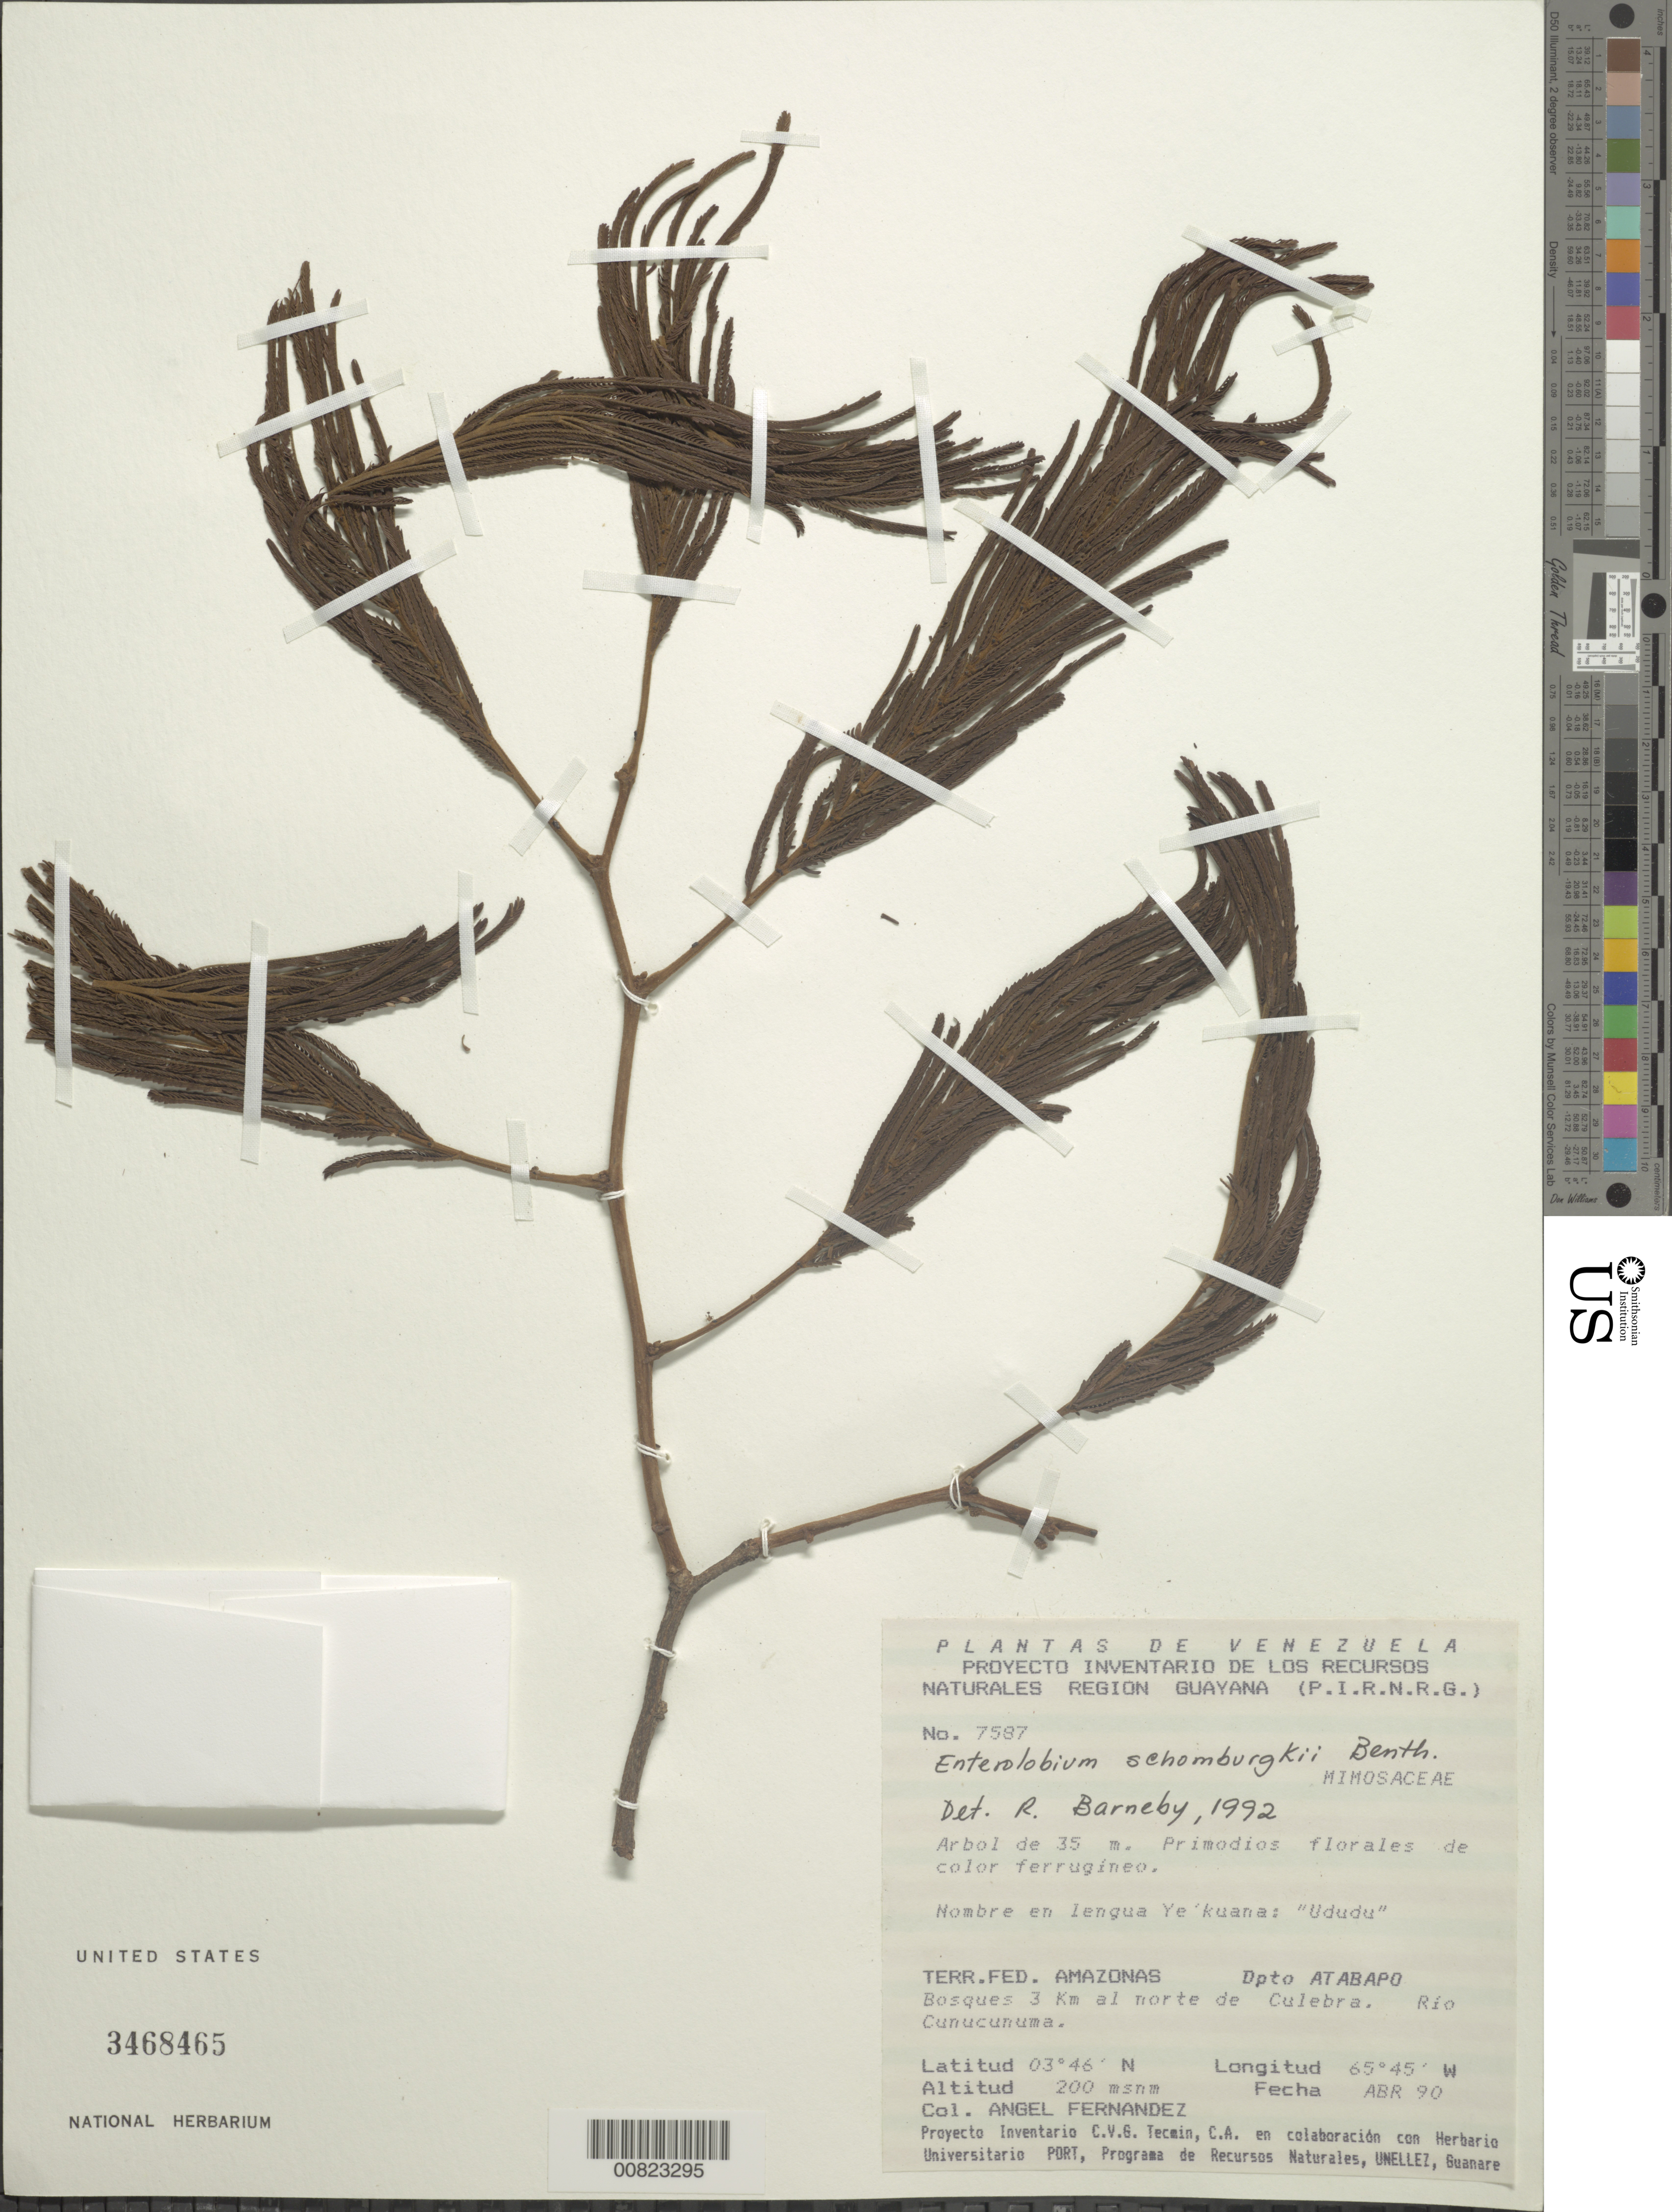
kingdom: Plantae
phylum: Tracheophyta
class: Magnoliopsida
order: Fabales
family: Fabaceae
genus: Robrichia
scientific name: Robrichia schomburgkii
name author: (Benth.) A.R.M. Luz & E.R. Souza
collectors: A. Fernández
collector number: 7587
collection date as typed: Apr-90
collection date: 1990-04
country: Venezuela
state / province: Amazonas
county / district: Atabapo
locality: Alto Río Cunucunuma, 3 km N de Culebra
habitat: Forest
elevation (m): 200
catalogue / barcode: US 3468465